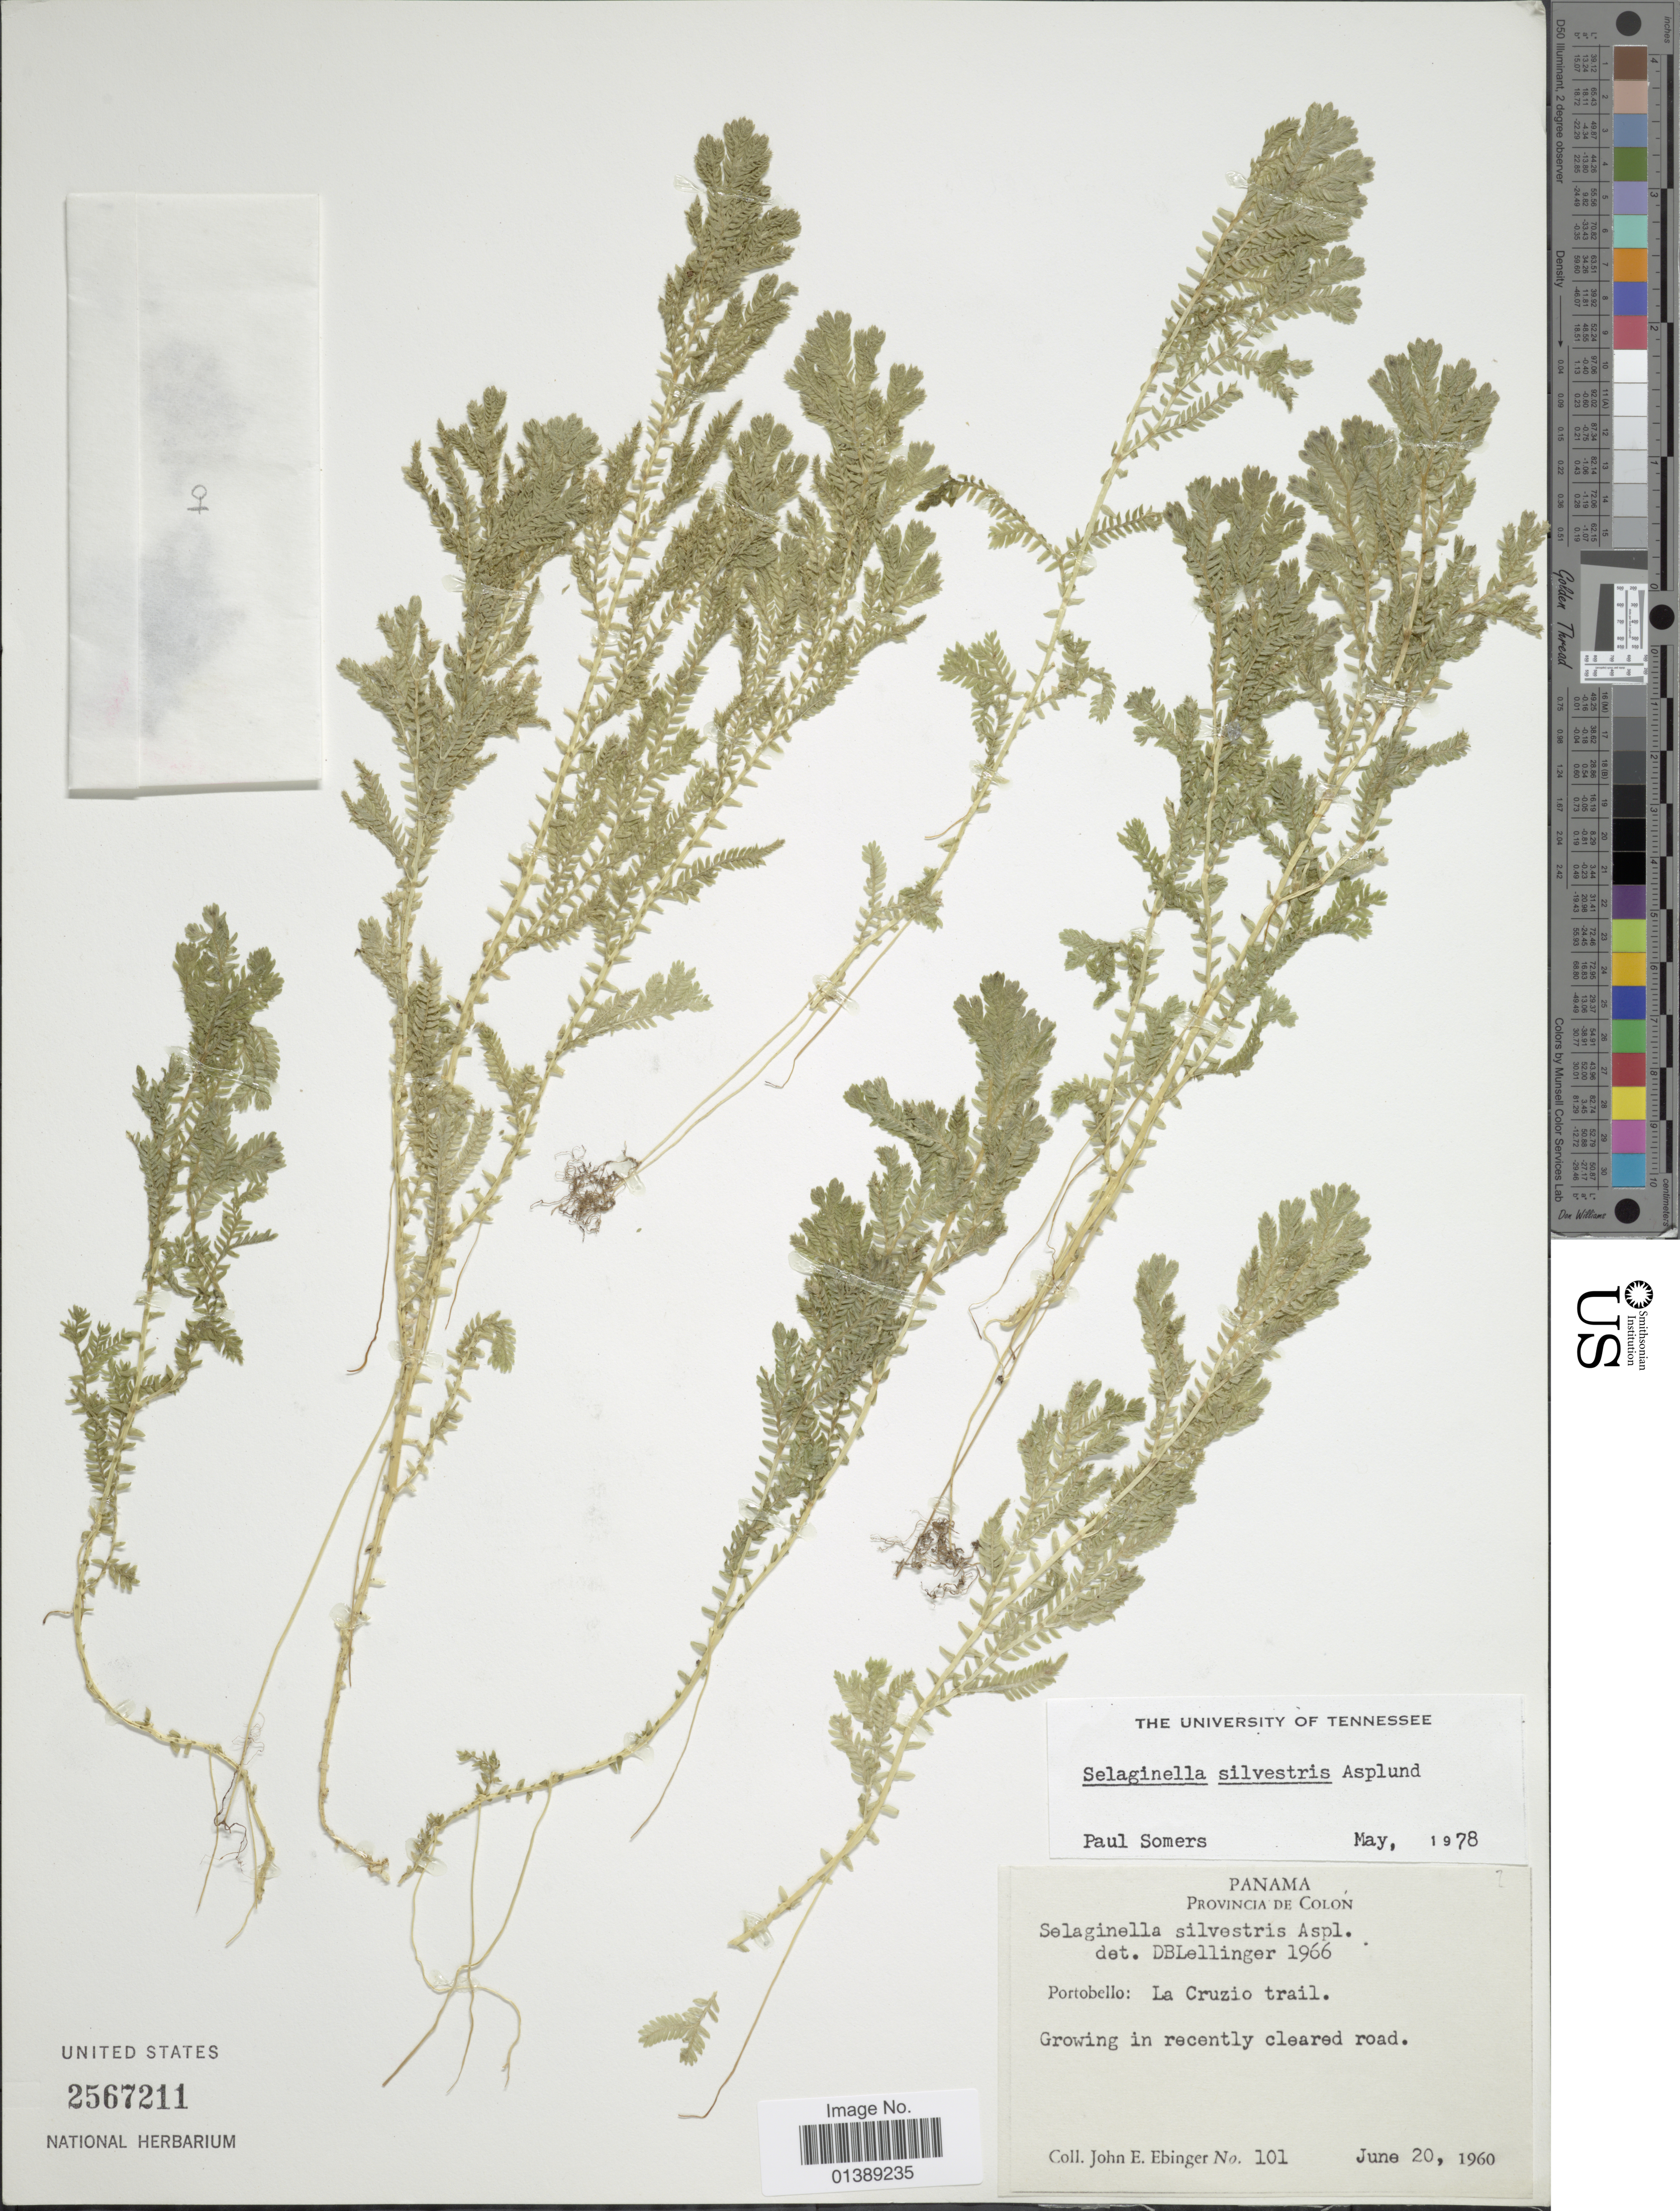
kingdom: Plantae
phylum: Tracheophyta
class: Lycopodiopsida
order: Selaginellales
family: Selaginellaceae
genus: Selaginella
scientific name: Selaginella silvestris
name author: Aspl.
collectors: J. Ebinger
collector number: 101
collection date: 1960-06-20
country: Honduras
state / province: Colón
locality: Portobello: La Cruzio trail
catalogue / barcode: US 2567211